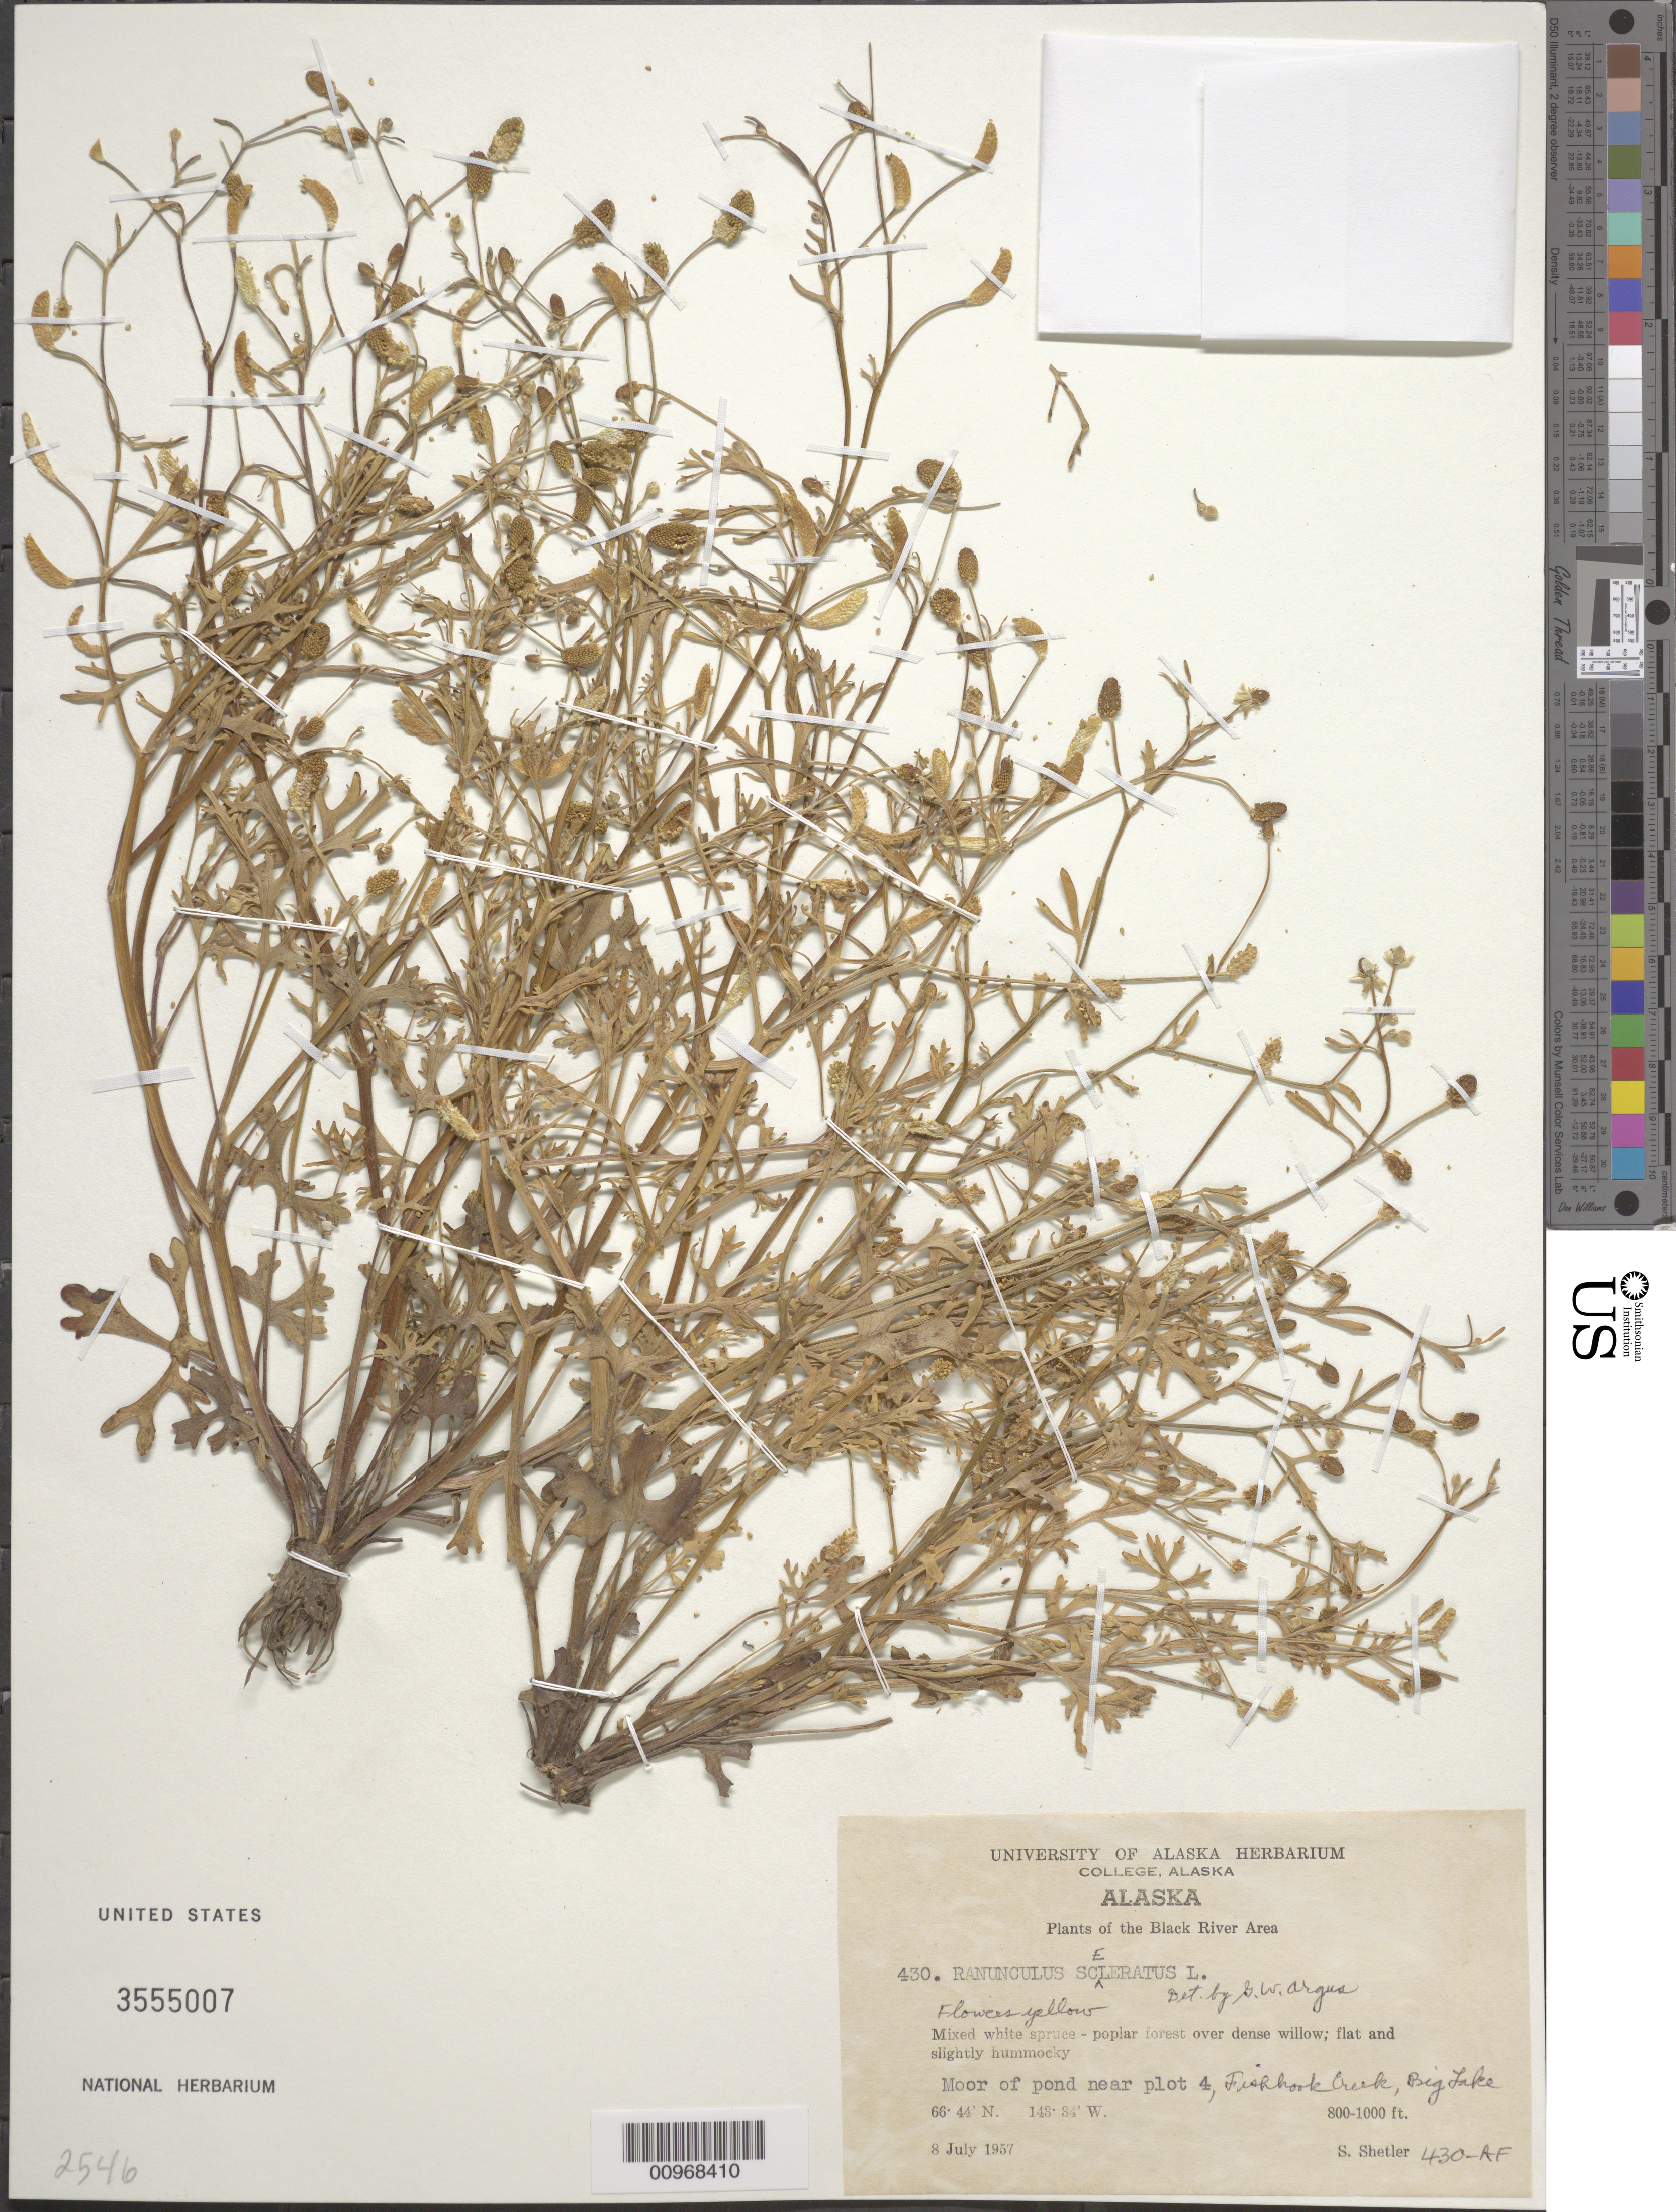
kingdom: Plantae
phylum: Tracheophyta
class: Magnoliopsida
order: Ranunculales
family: Ranunculaceae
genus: Ranunculus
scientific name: Ranunculus sceleratus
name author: L.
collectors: S. Shetler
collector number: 430-AF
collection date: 1957-07-08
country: United States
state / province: Alaska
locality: Black River Area. Moor of pond near plot 4. Fishhook Creek, Big Lake.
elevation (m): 244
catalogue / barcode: US 3555007